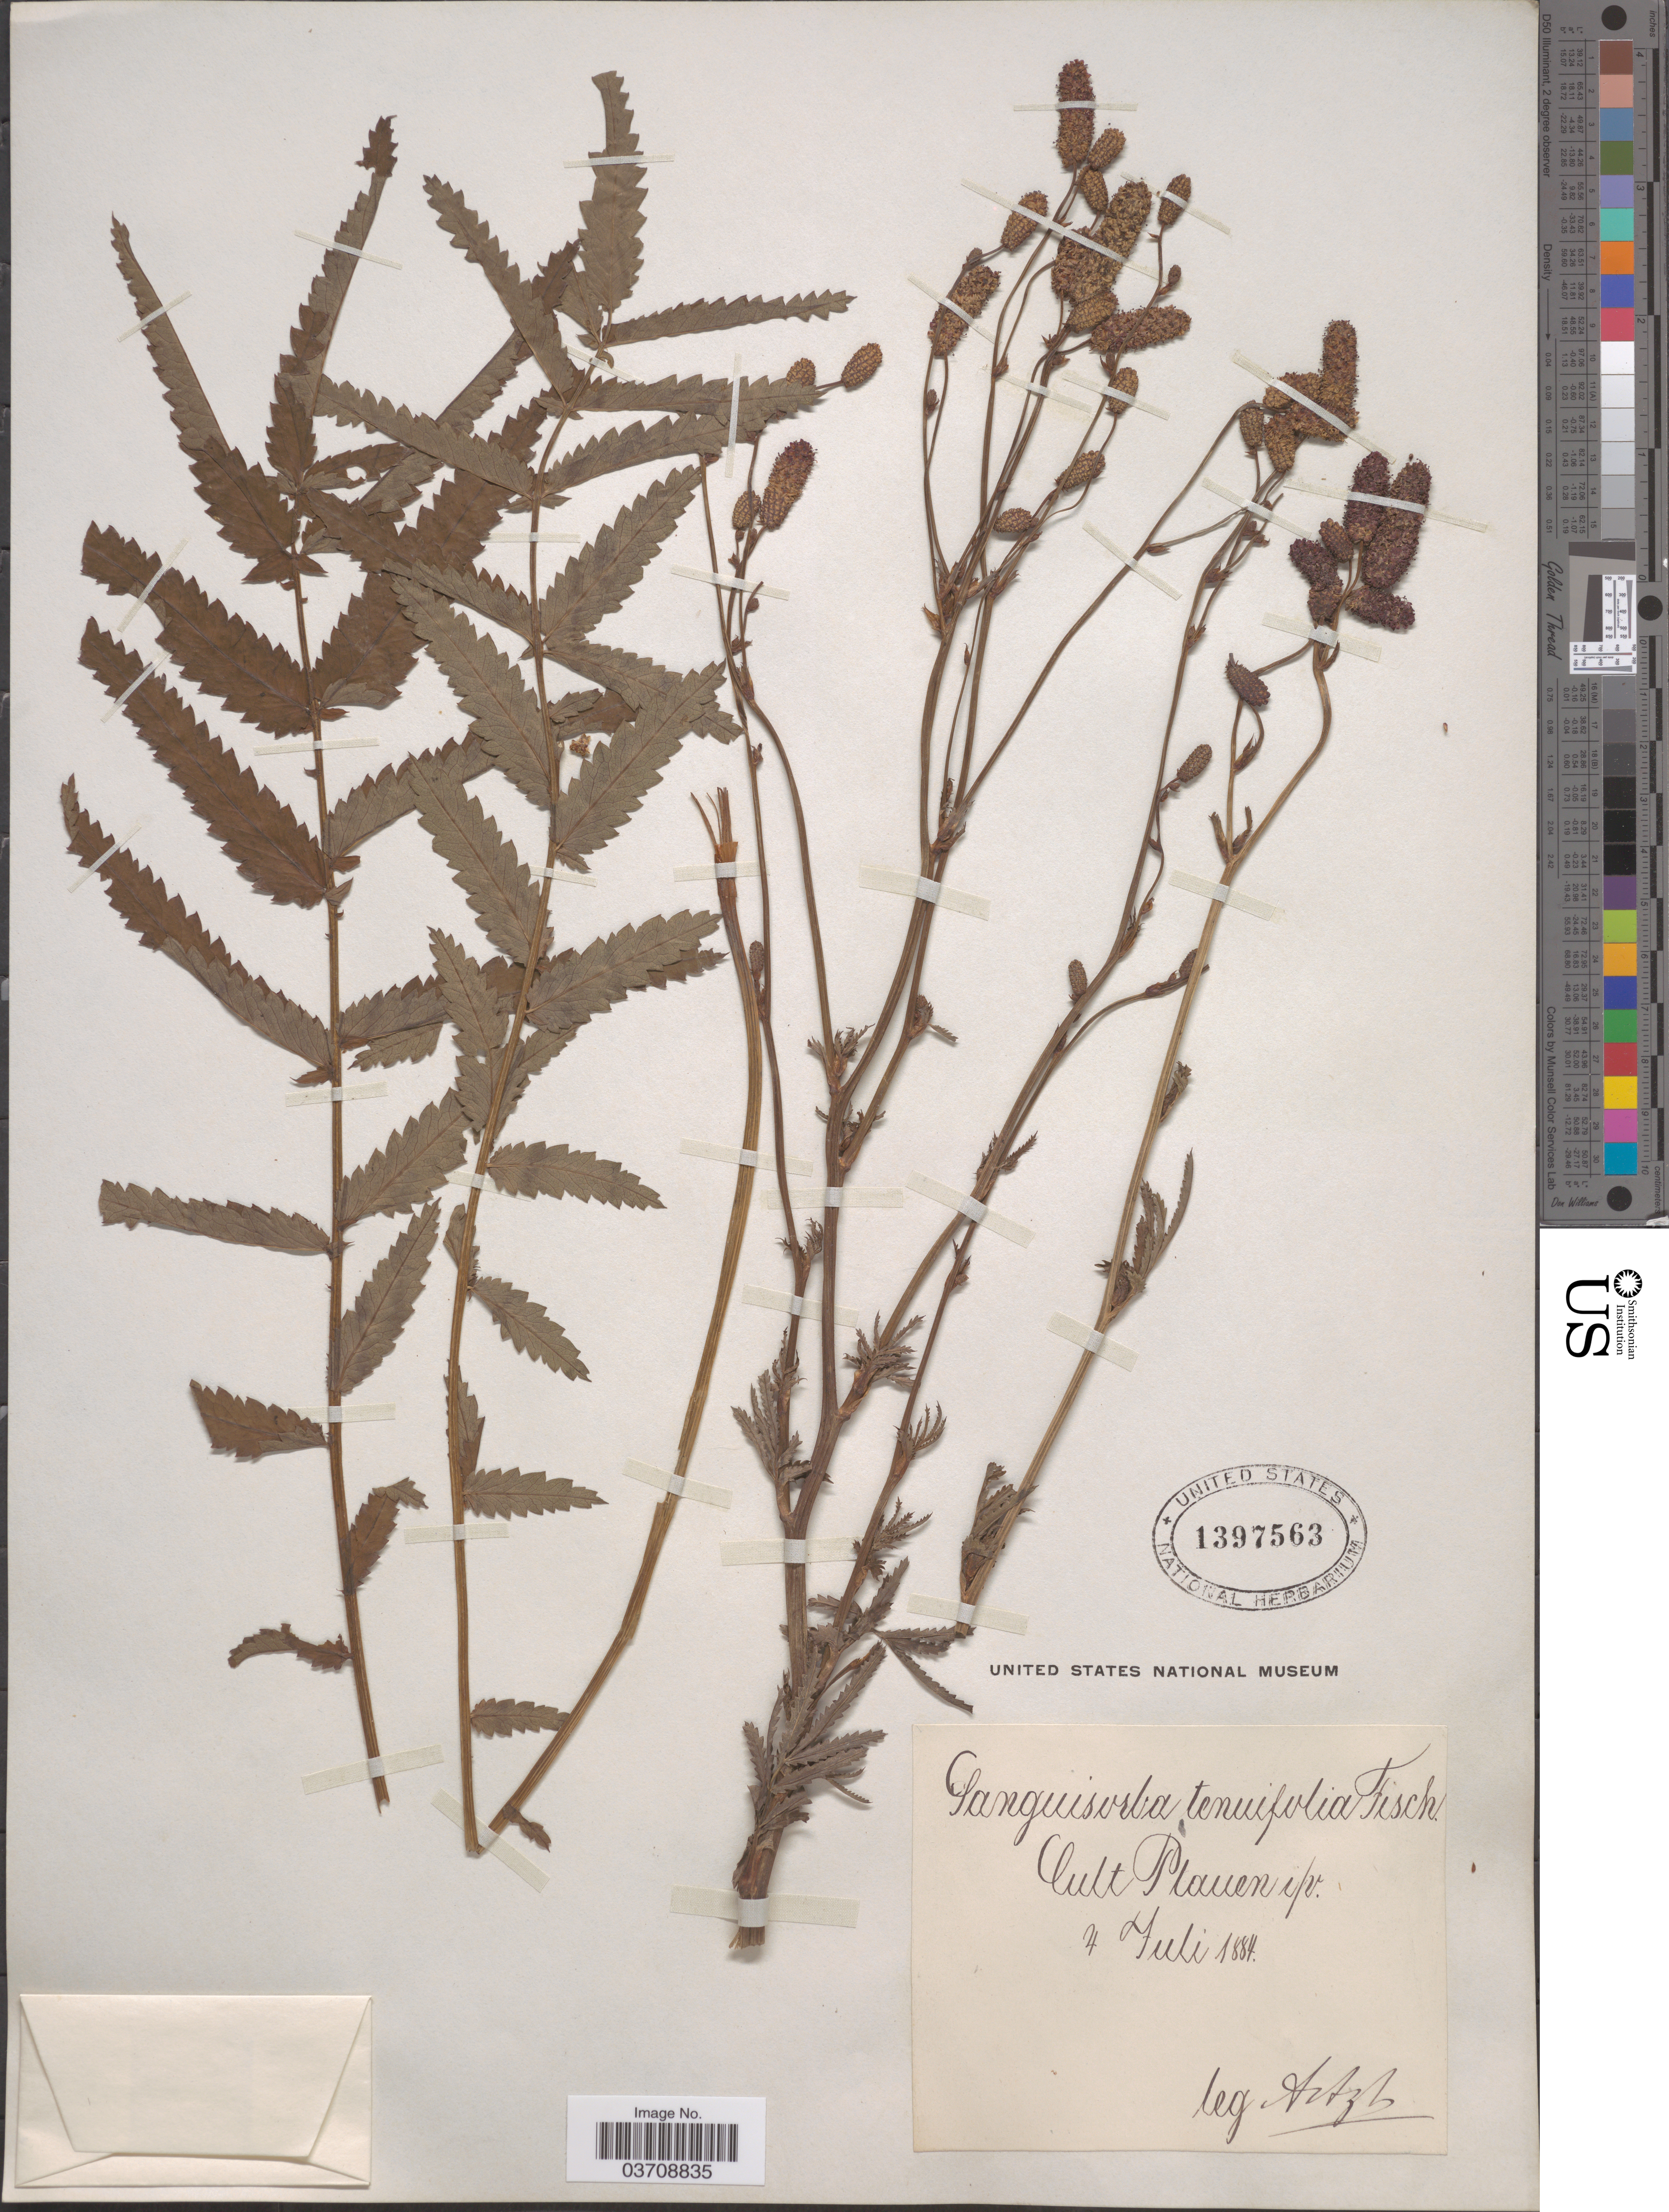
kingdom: Plantae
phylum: Tracheophyta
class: Magnoliopsida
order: Rosales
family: Rosaceae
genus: Sanguisorba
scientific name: Sanguisorba tenuifolia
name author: Fisch. ex Link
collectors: -. Artzb.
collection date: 1884-07-04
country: Germany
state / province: Sachsen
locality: Plauen i/r. [unsure placement]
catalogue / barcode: US 1397563